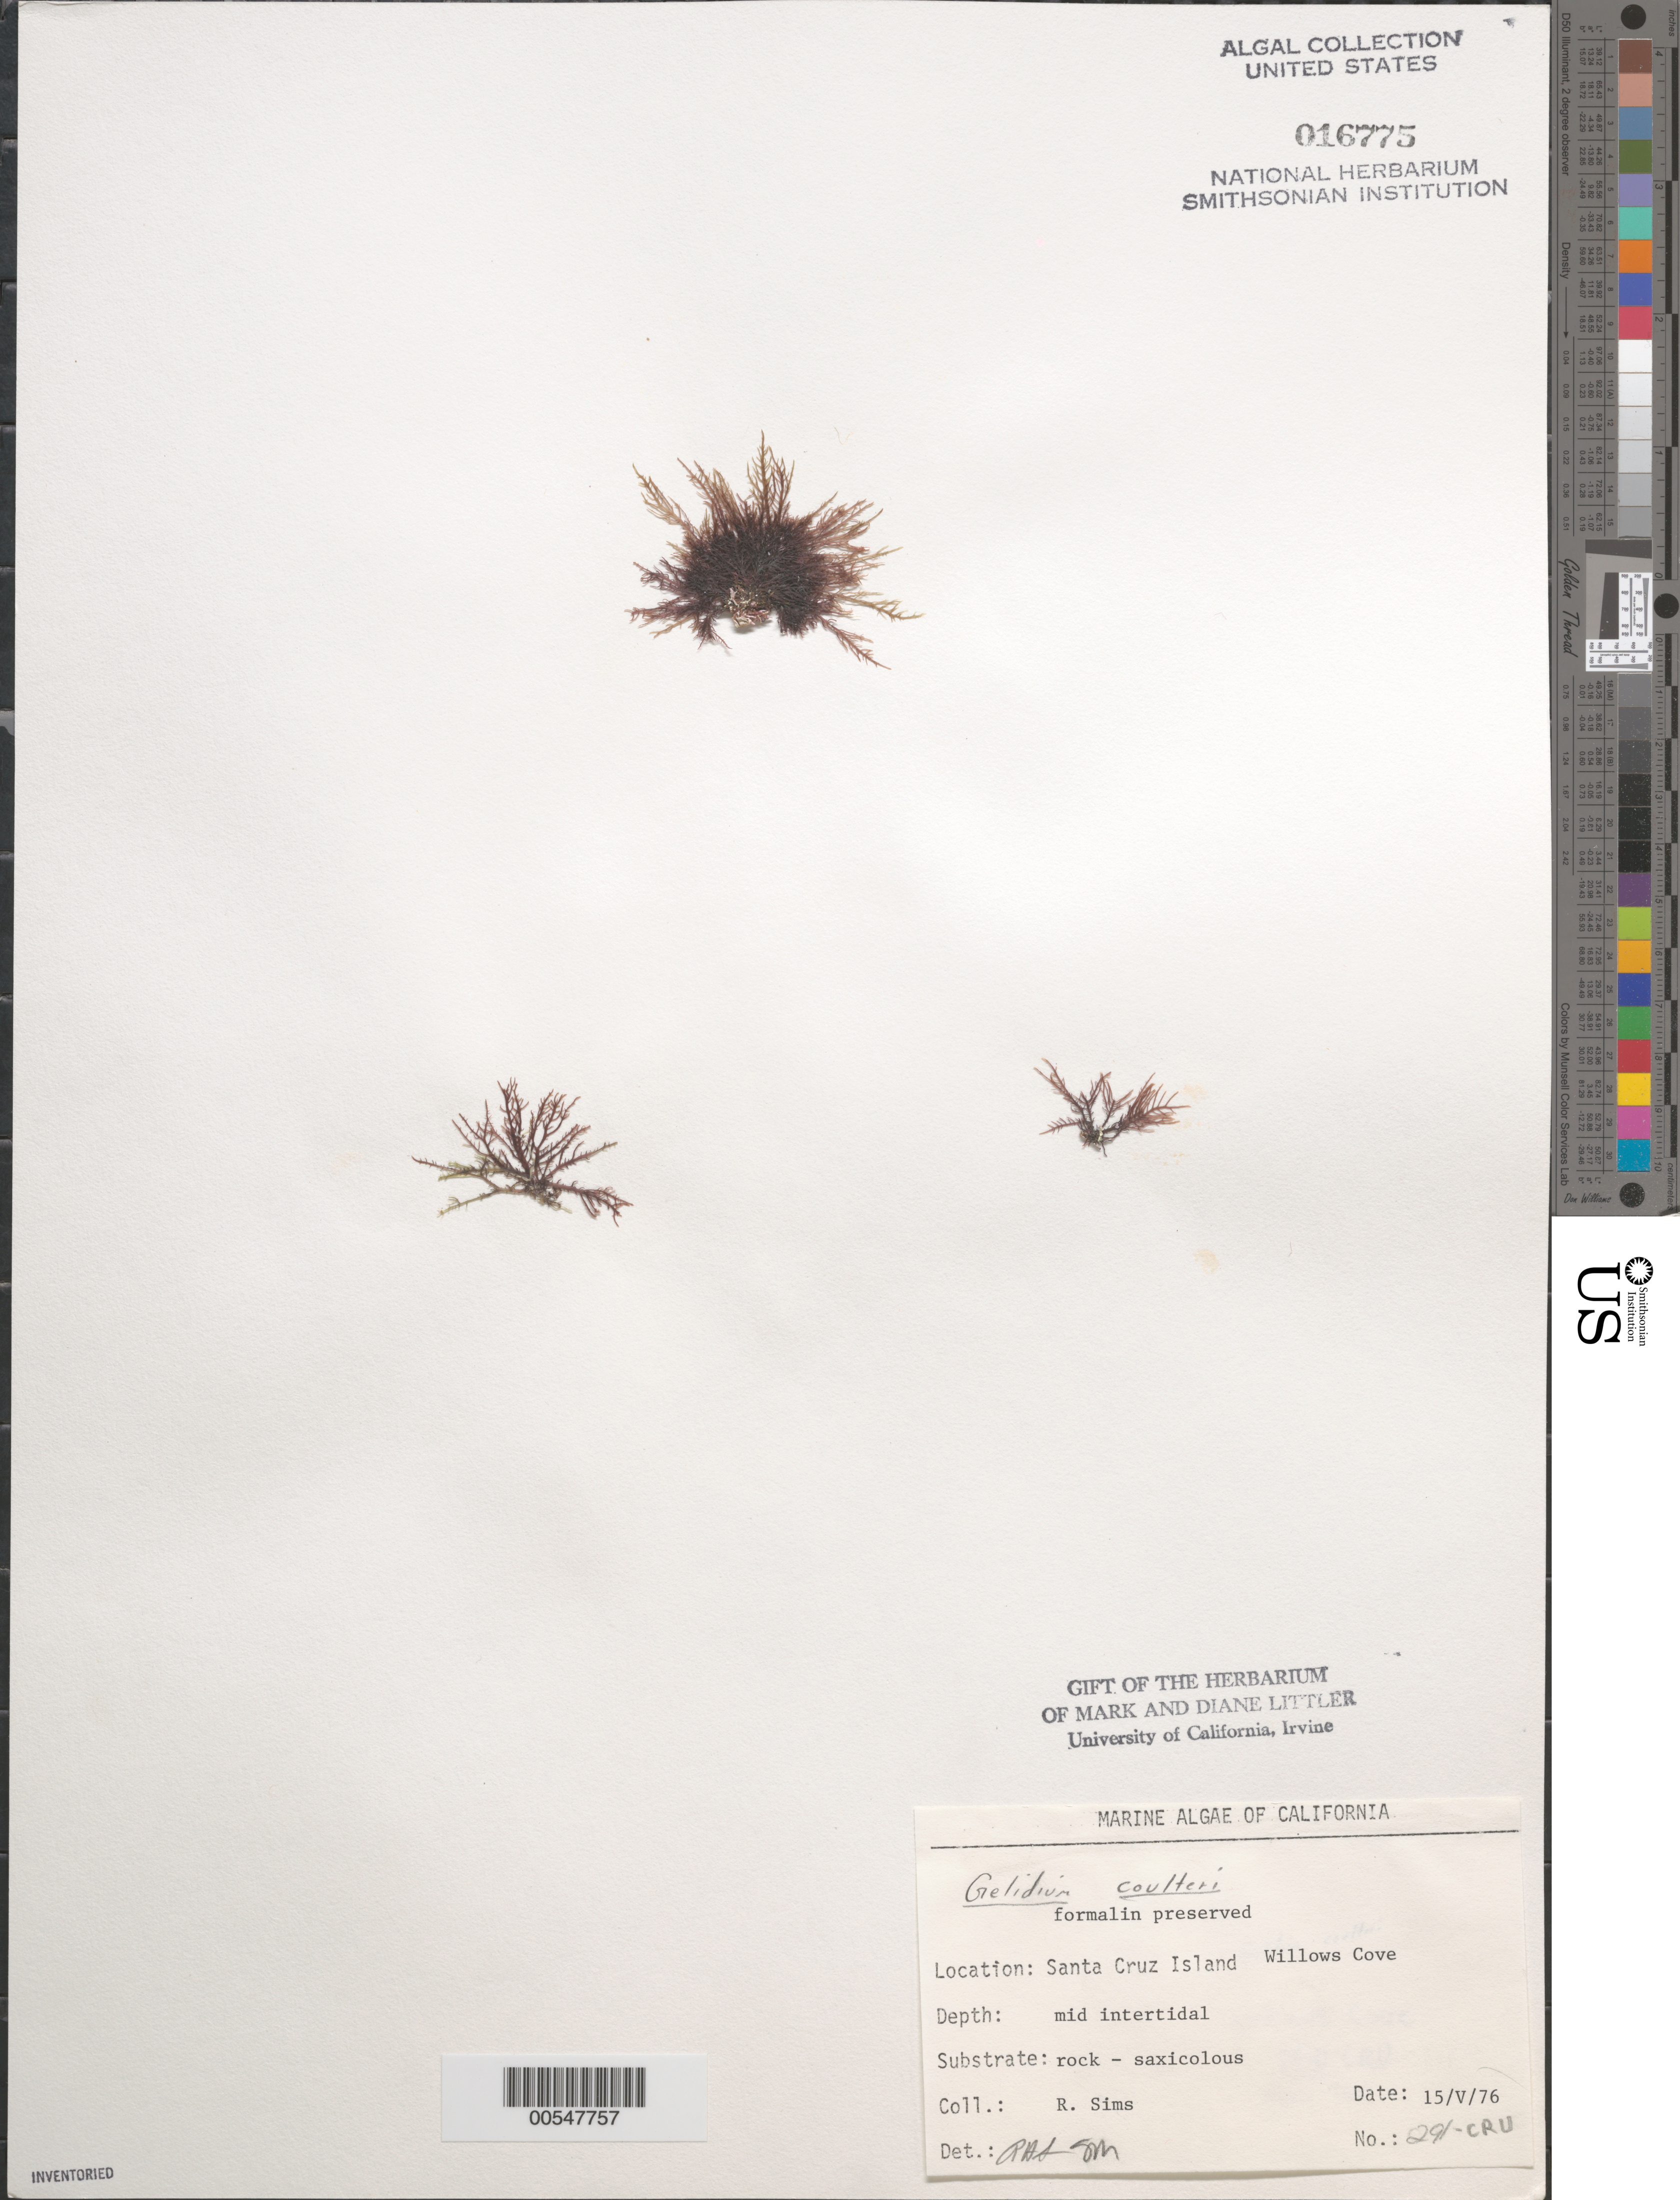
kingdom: Plantae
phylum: Rhodophyta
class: Florideophyceae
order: Gelidiales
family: Gelidiaceae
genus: Gelidium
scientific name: Gelidium coulteri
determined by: Sims, Robert H.; Murray, S. N.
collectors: R. H. Sims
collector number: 291-cru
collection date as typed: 15 May 1976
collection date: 1976-05-15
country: United States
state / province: California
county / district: Santa Barbara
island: Santa Cruz Island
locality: Willows Cove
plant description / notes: BLM-SOCALBIGHT Rocky Intertidal Survey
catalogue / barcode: US 16775